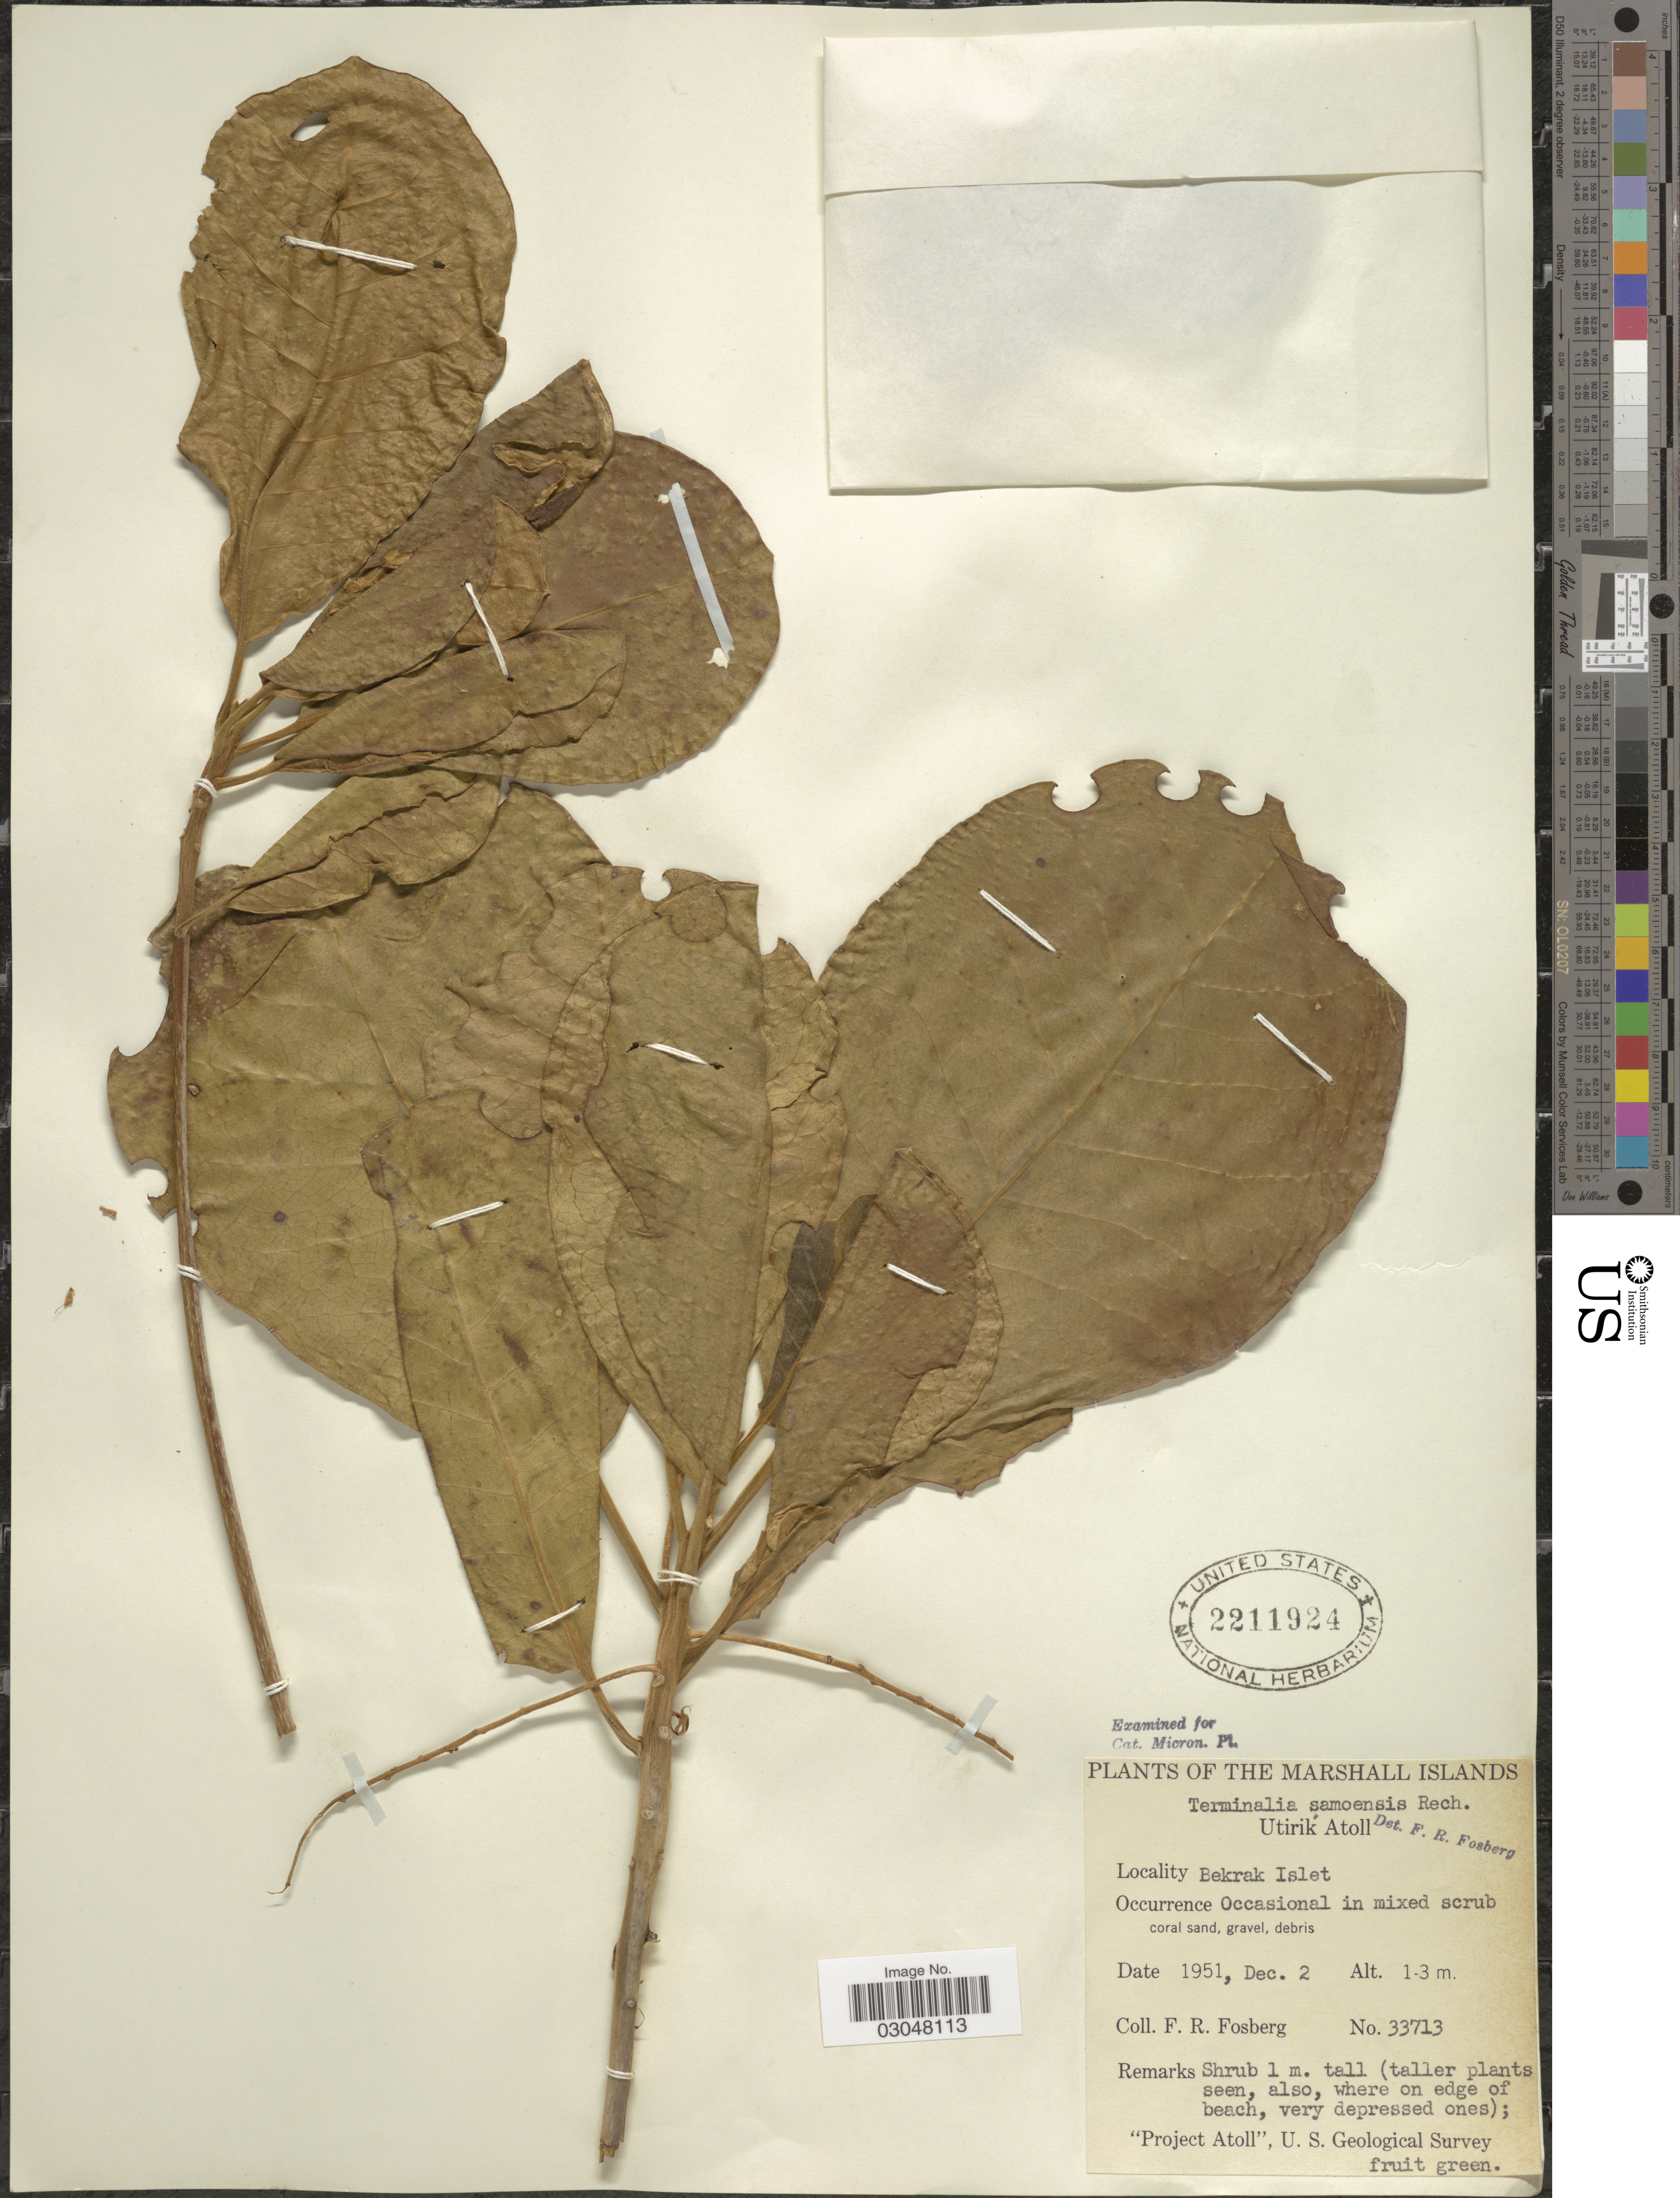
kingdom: Plantae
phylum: Tracheophyta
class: Magnoliopsida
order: Myrtales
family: Combretaceae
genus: Terminalia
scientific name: Terminalia samoensis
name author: Rech.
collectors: F. R. Fosberg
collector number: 33713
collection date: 1951-12-02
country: Marshall Islands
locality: Utirik Atoll. Bekrak Islet.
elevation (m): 1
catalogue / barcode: US 2211924